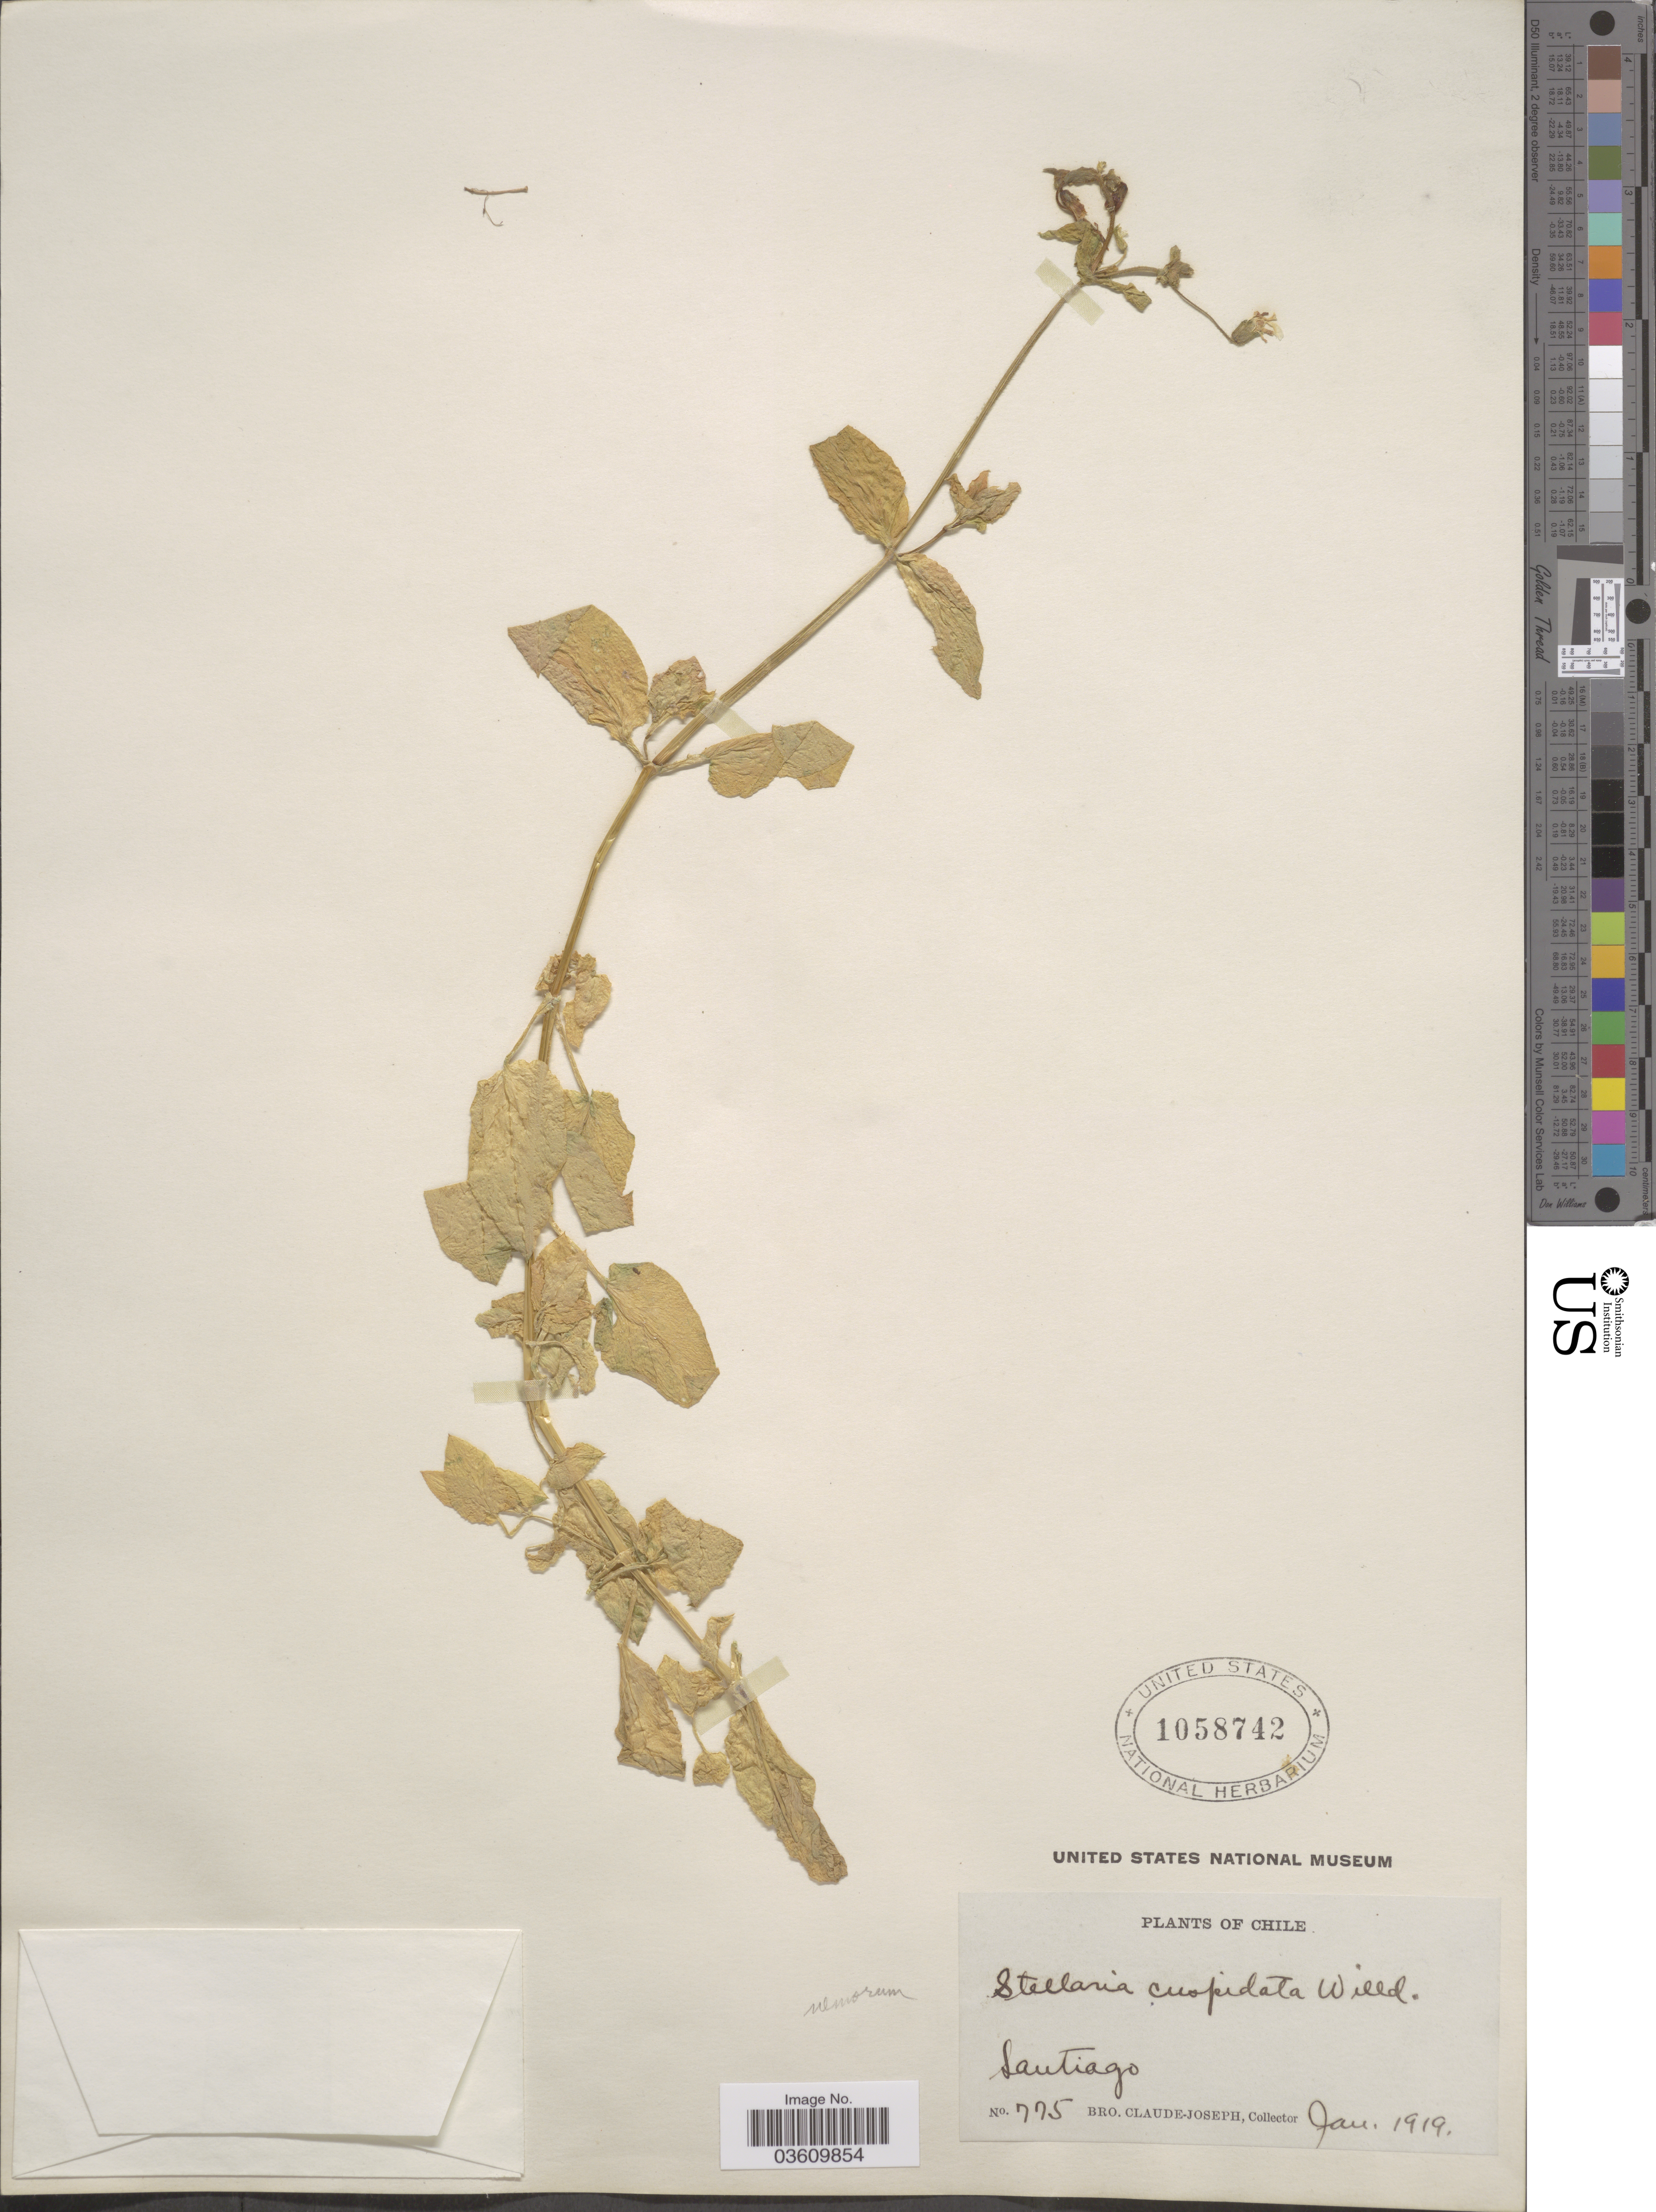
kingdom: Plantae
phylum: Tracheophyta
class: Magnoliopsida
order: Caryophyllales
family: Caryophyllaceae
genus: Stellaria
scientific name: Stellaria nemorum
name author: L.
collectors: Bro. Claude-Joseph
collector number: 775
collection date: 1919-01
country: Chile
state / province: Región Metropolitana (RM)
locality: Santiago.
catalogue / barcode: US 1058742